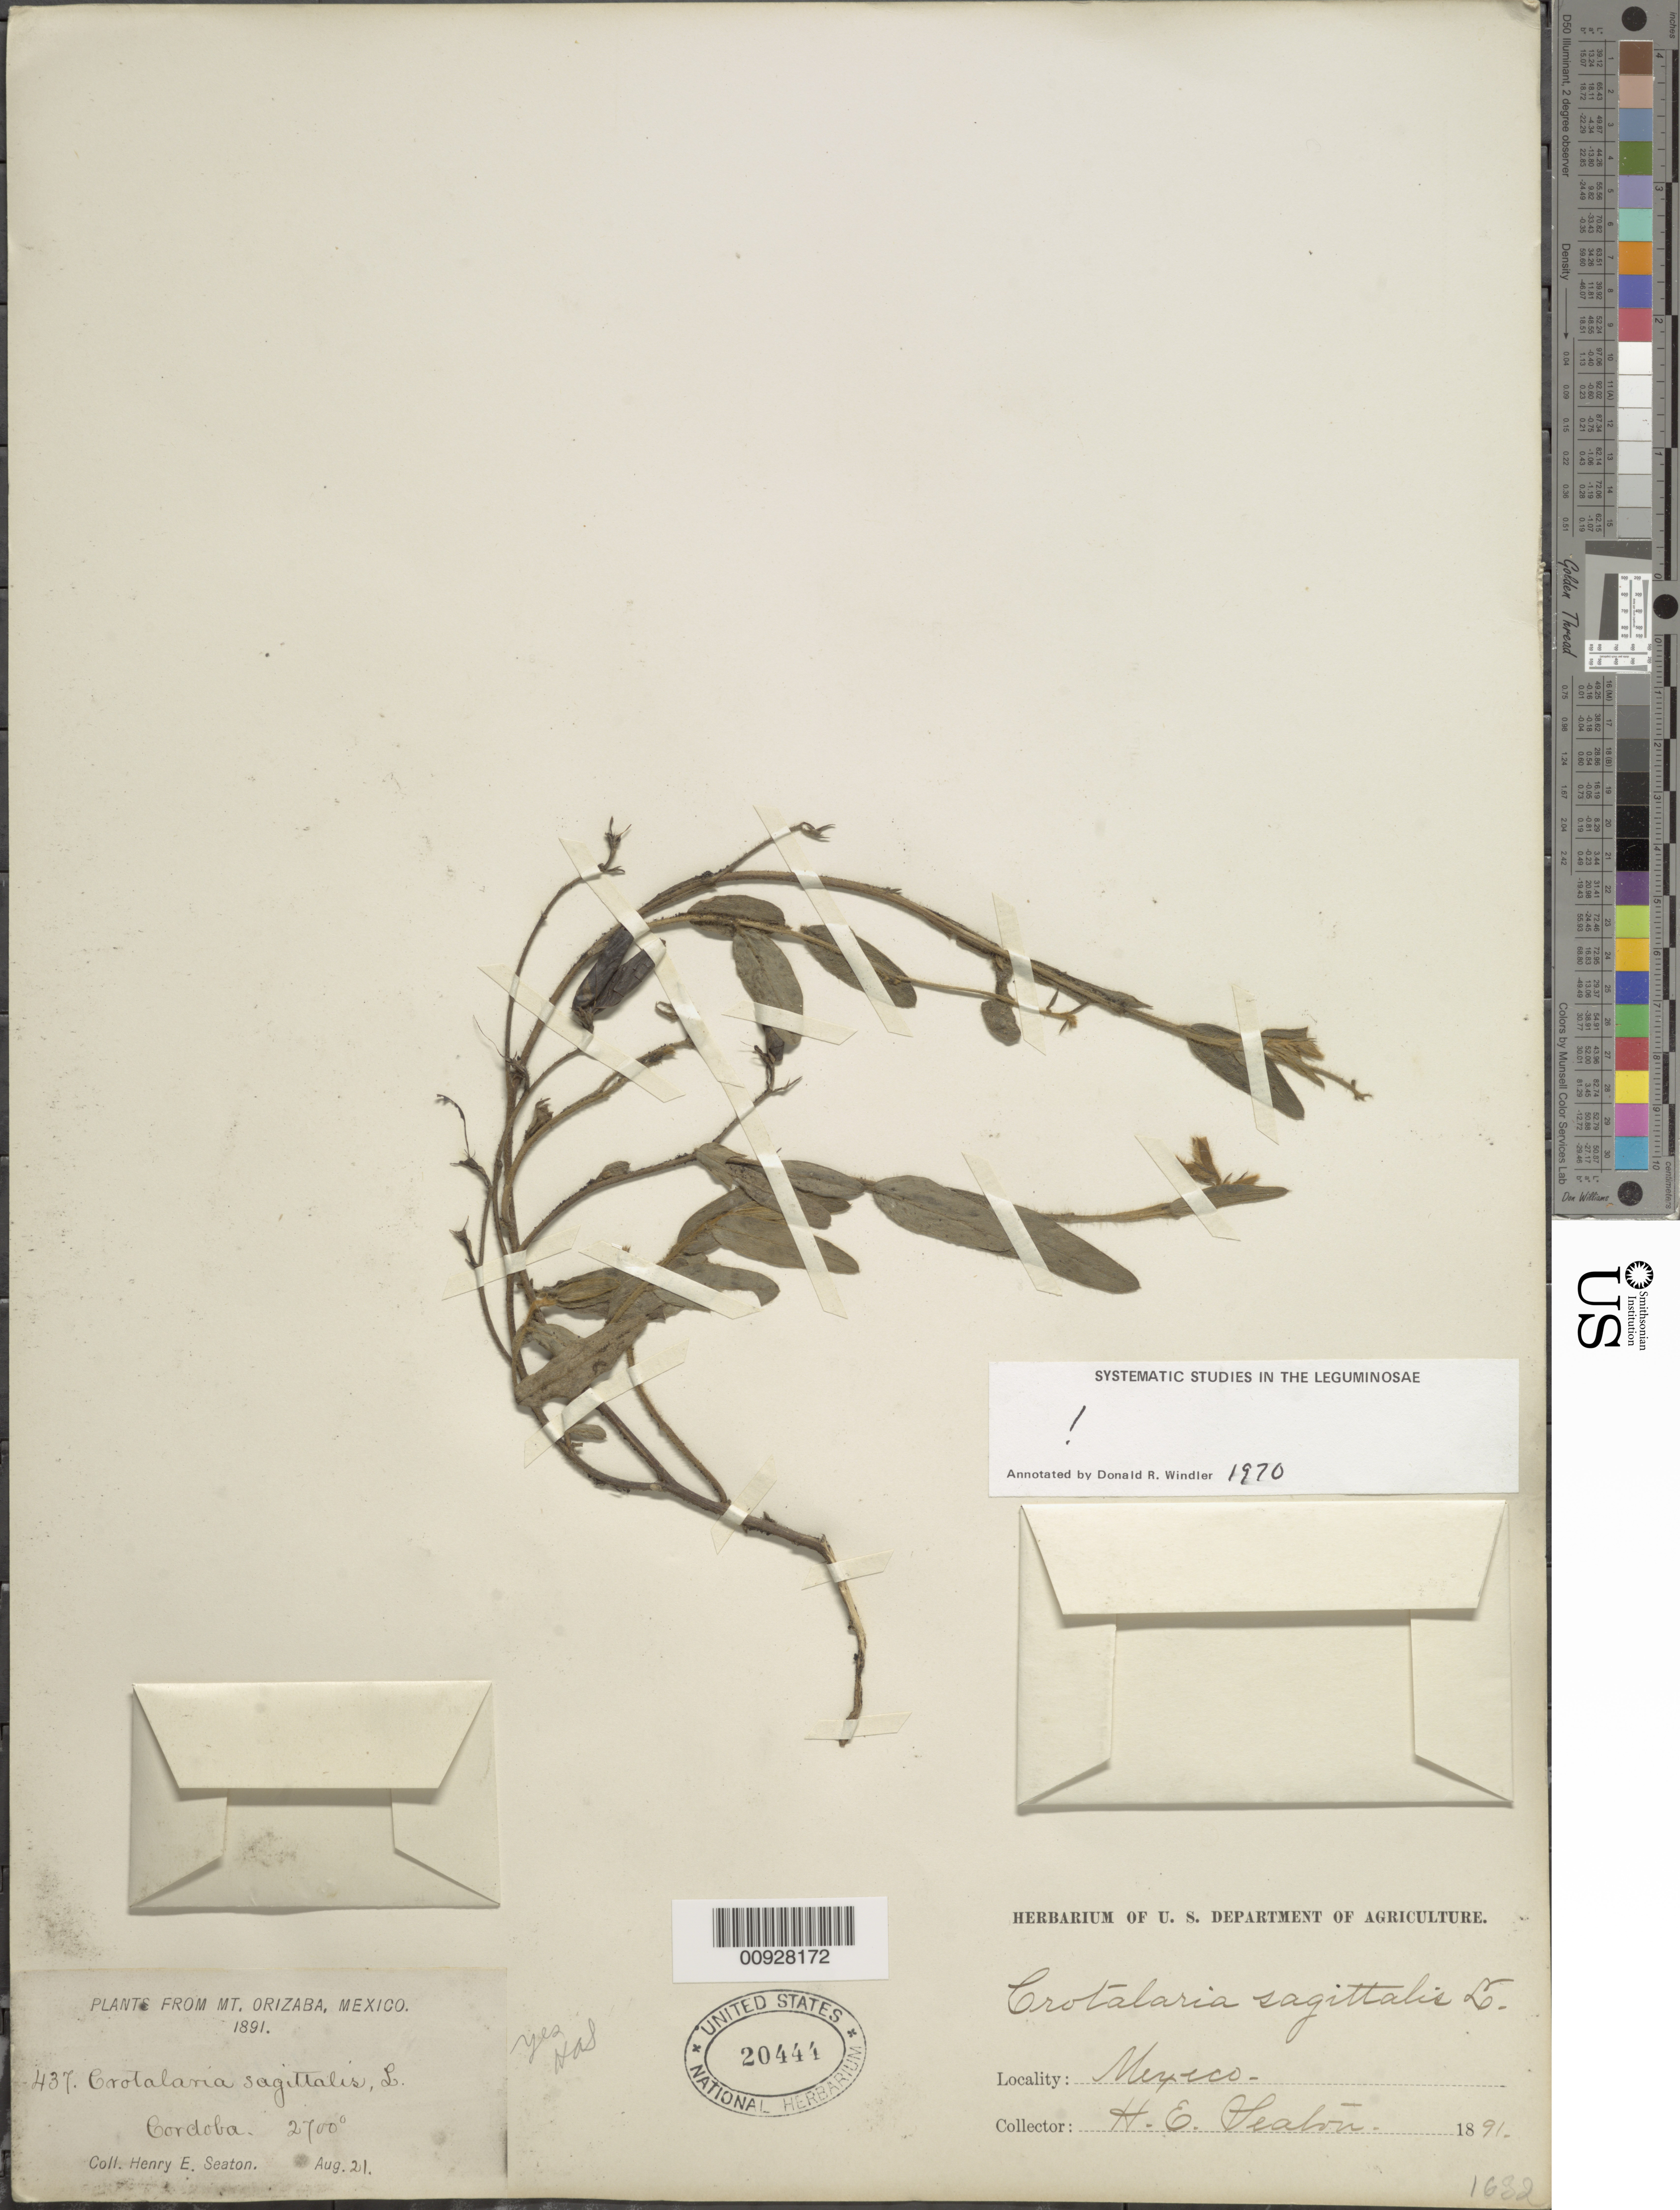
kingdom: Plantae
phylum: Tracheophyta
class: Magnoliopsida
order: Fabales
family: Fabaceae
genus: Crotalaria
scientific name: Crotalaria sagittalis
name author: L.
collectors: H. E. Seaton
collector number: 437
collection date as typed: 21 Aug 1891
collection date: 1891-08-21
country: Mexico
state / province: Veracruz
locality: Cordoba.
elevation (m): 823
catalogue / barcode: US 20444